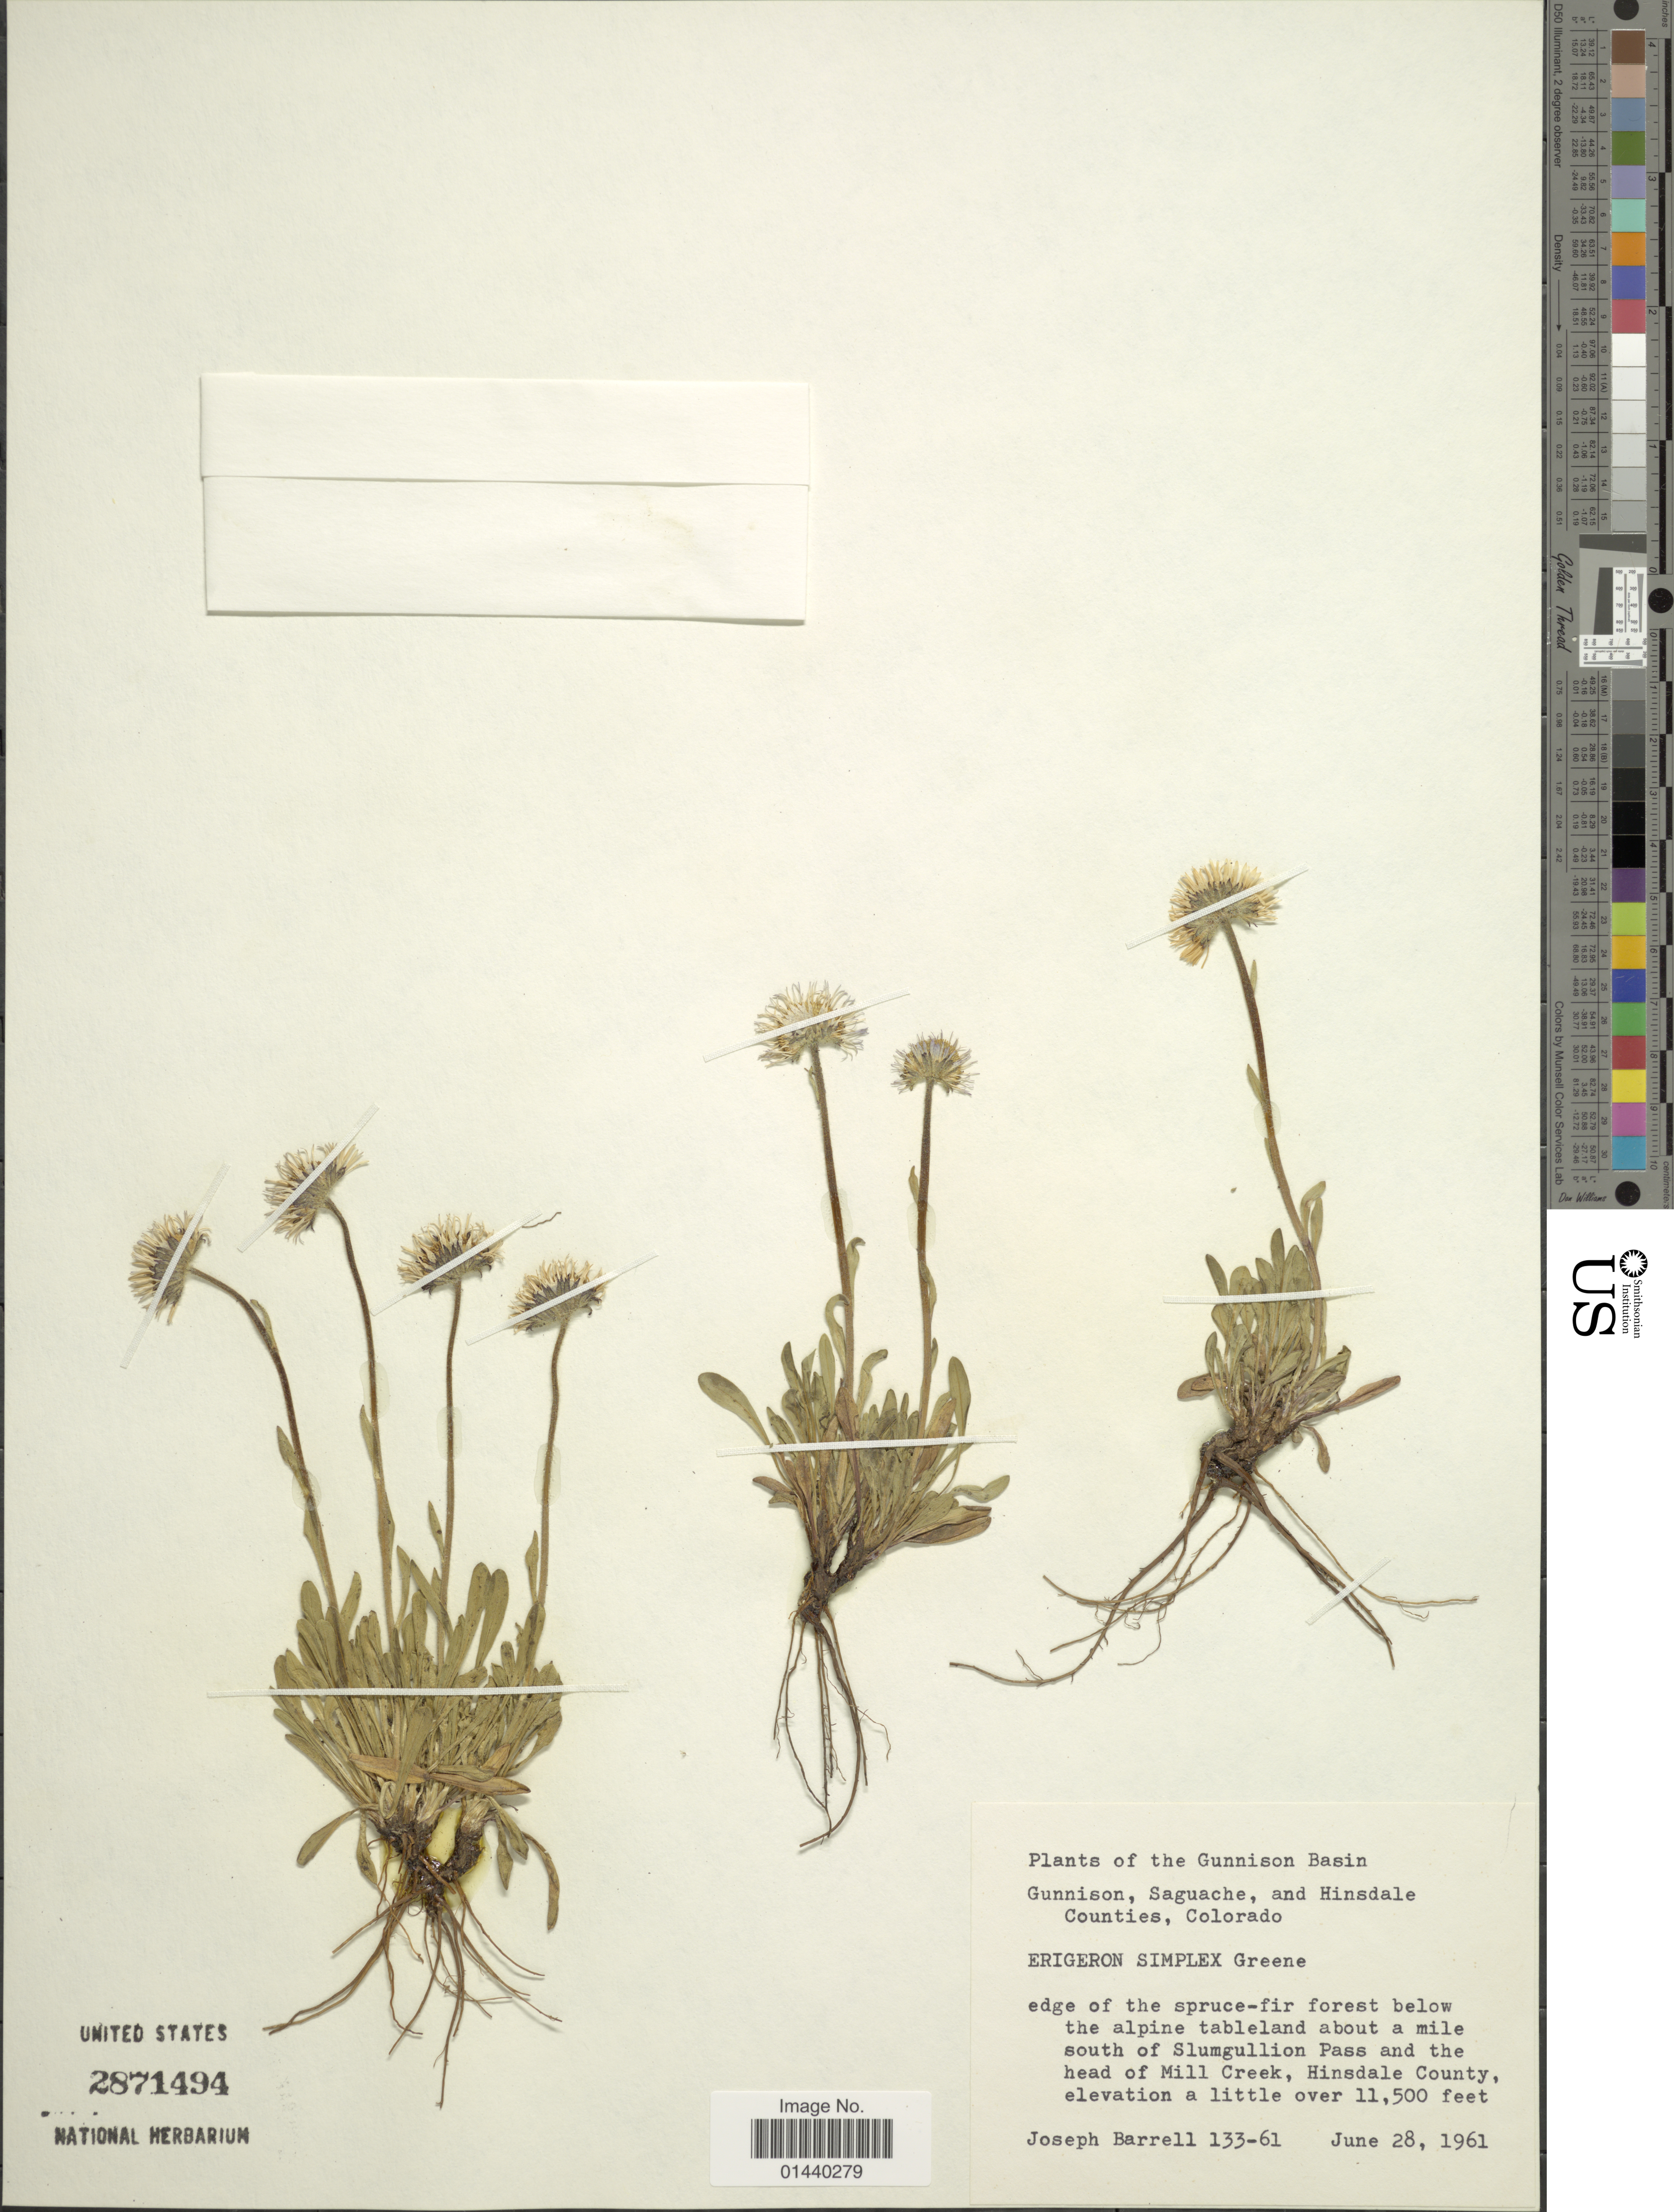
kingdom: Plantae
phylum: Tracheophyta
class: Magnoliopsida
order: Asterales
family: Asteraceae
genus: Erigeron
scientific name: Erigeron simplex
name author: Greene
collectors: J. Barrell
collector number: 133-61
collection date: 1961-06-28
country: United States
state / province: Colorado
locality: The Gunnison Basin. Gunnison, Saguache, and Hinsdale Counties. About a mile south of Slumgullion Pass and the head of Mill Creek, Hinsdale County.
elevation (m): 3505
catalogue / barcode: US 2871494